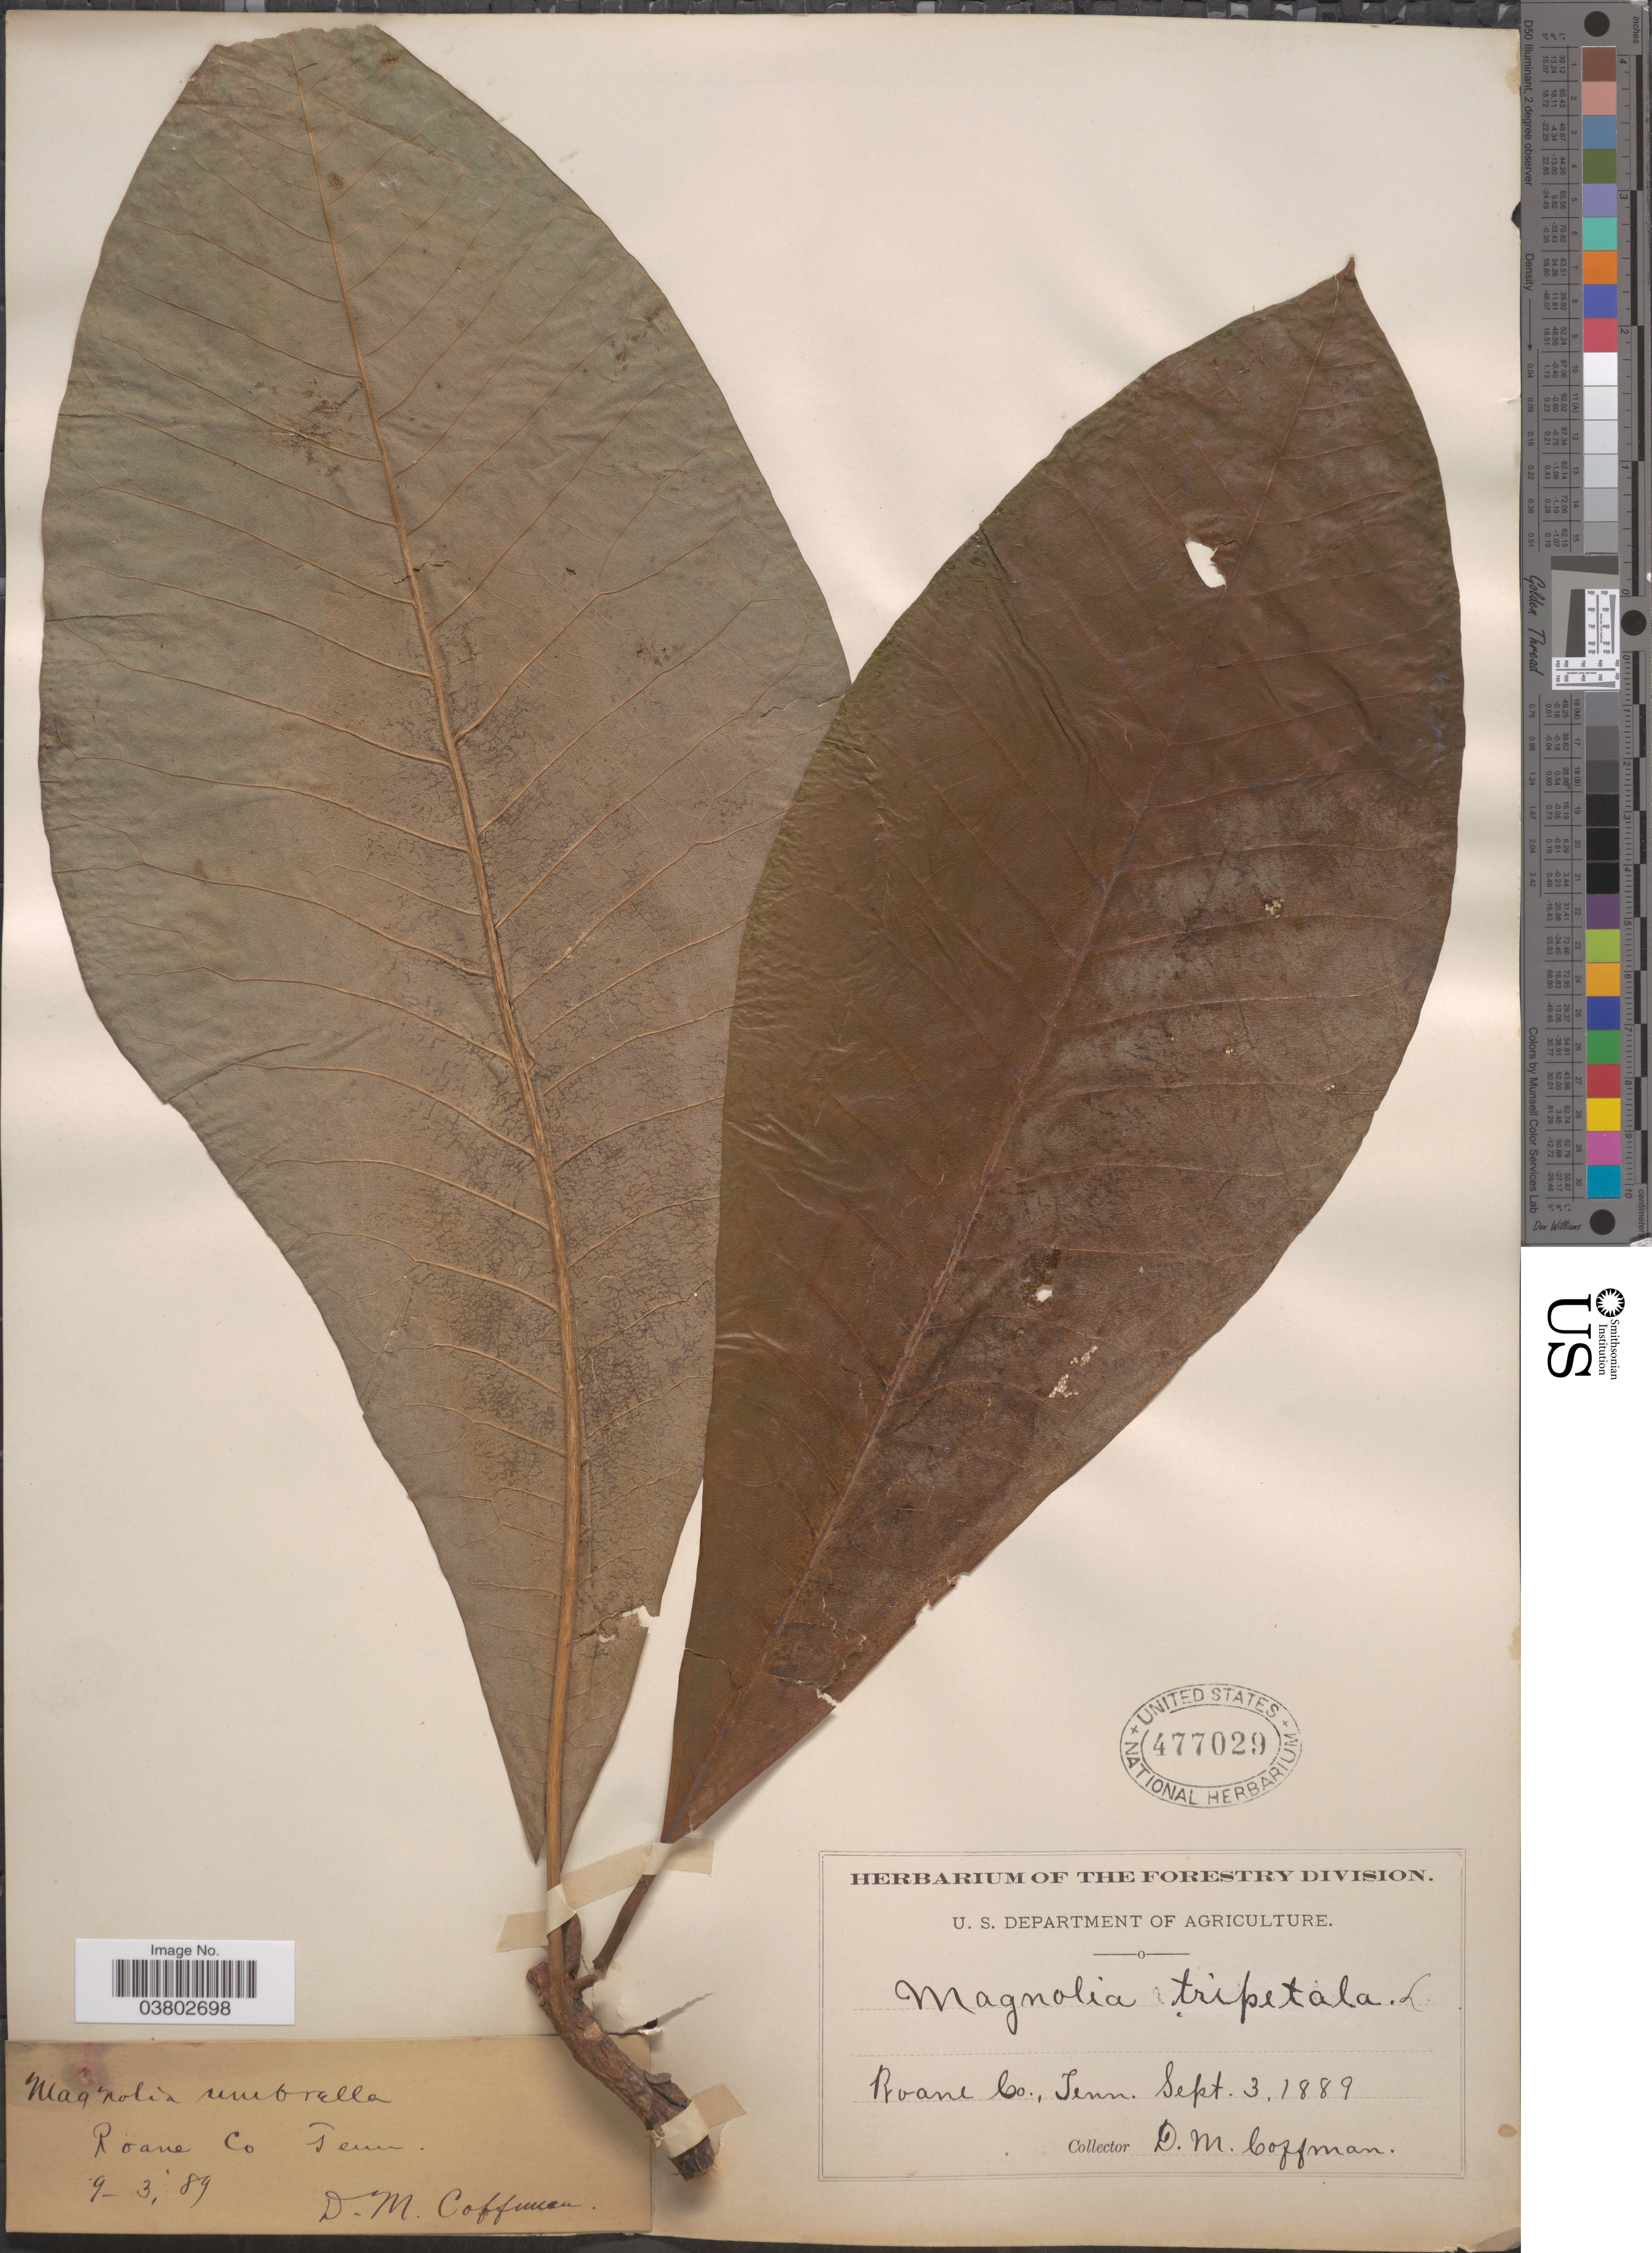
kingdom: Plantae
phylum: Tracheophyta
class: Magnoliopsida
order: Magnoliales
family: Magnoliaceae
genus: Magnolia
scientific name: Magnolia tripetala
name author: L.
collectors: D. M. Coffman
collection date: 1889-03-09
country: United States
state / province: Tennessee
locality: Roane Co.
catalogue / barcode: US 477029